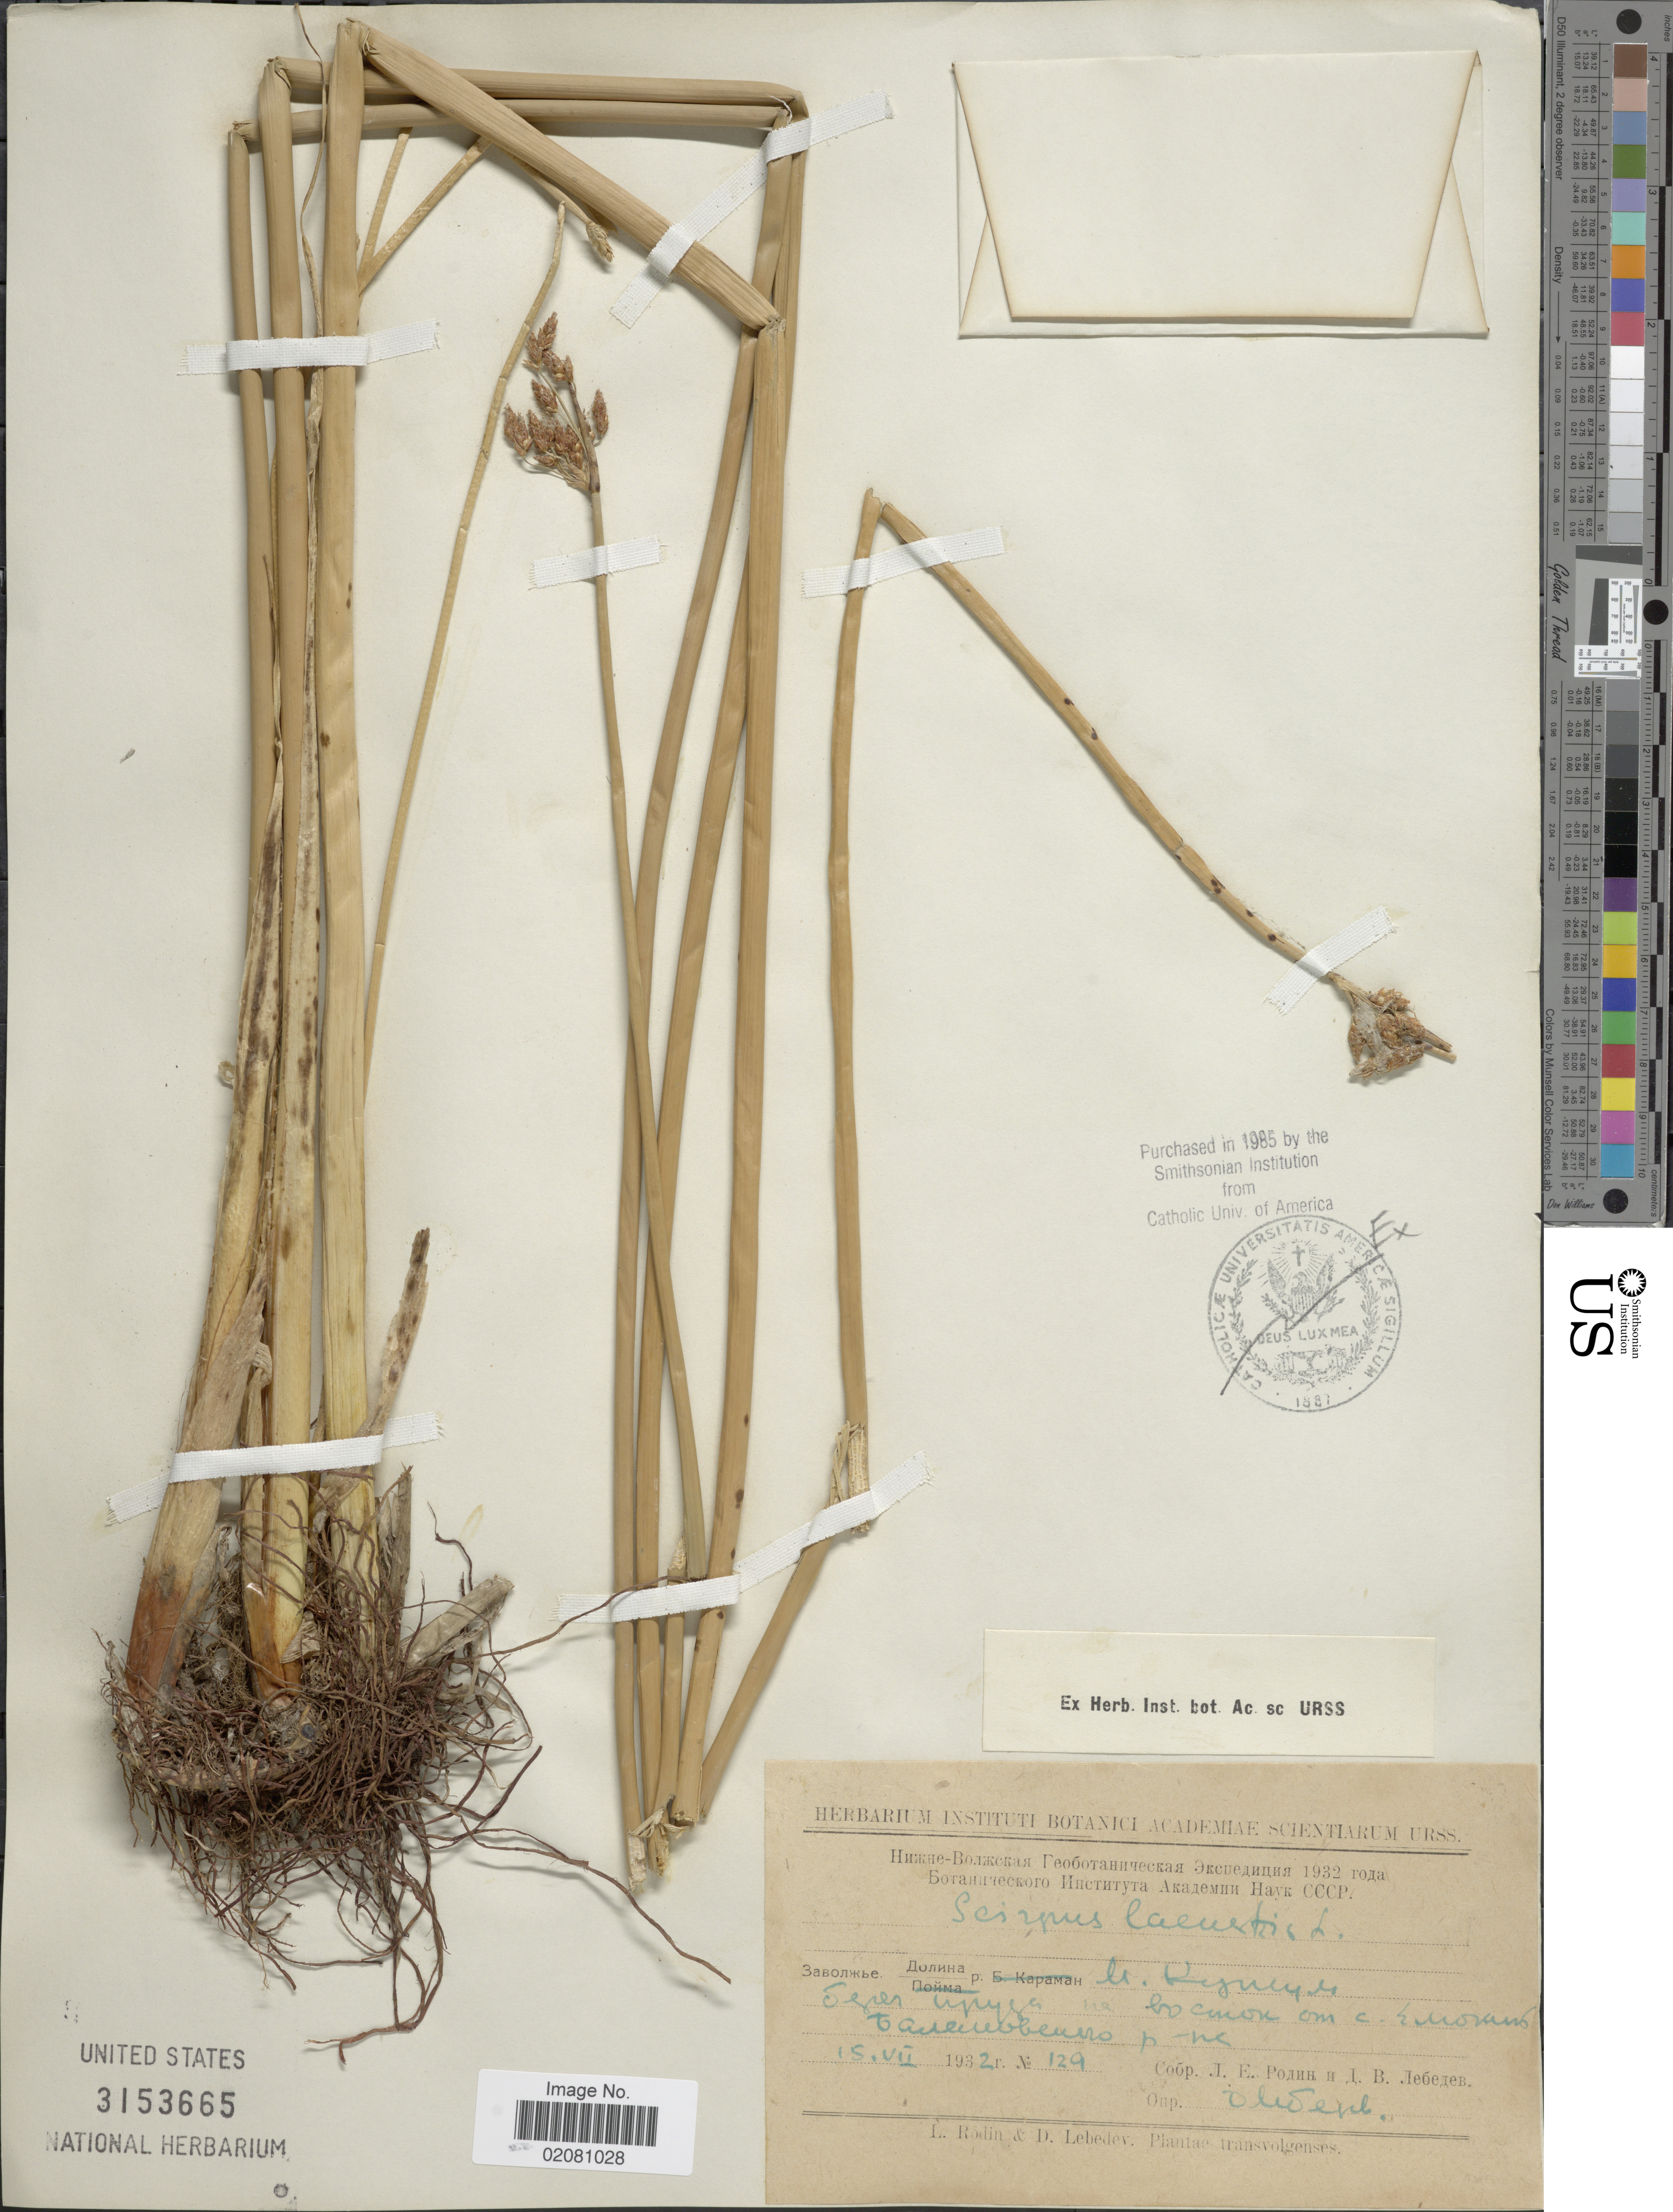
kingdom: Plantae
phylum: Tracheophyta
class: Liliopsida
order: Poales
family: Cyperaceae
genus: Schoenoplectus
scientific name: Schoenoplectus lacustris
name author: (L.) Palla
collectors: L. Rodin & Lebedev. D. V.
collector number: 129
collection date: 1932-07-15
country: Russian Federation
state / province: Saratov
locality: Balakovskiy Raion, Valley of River Malyy Kushum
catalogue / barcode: US 3153665